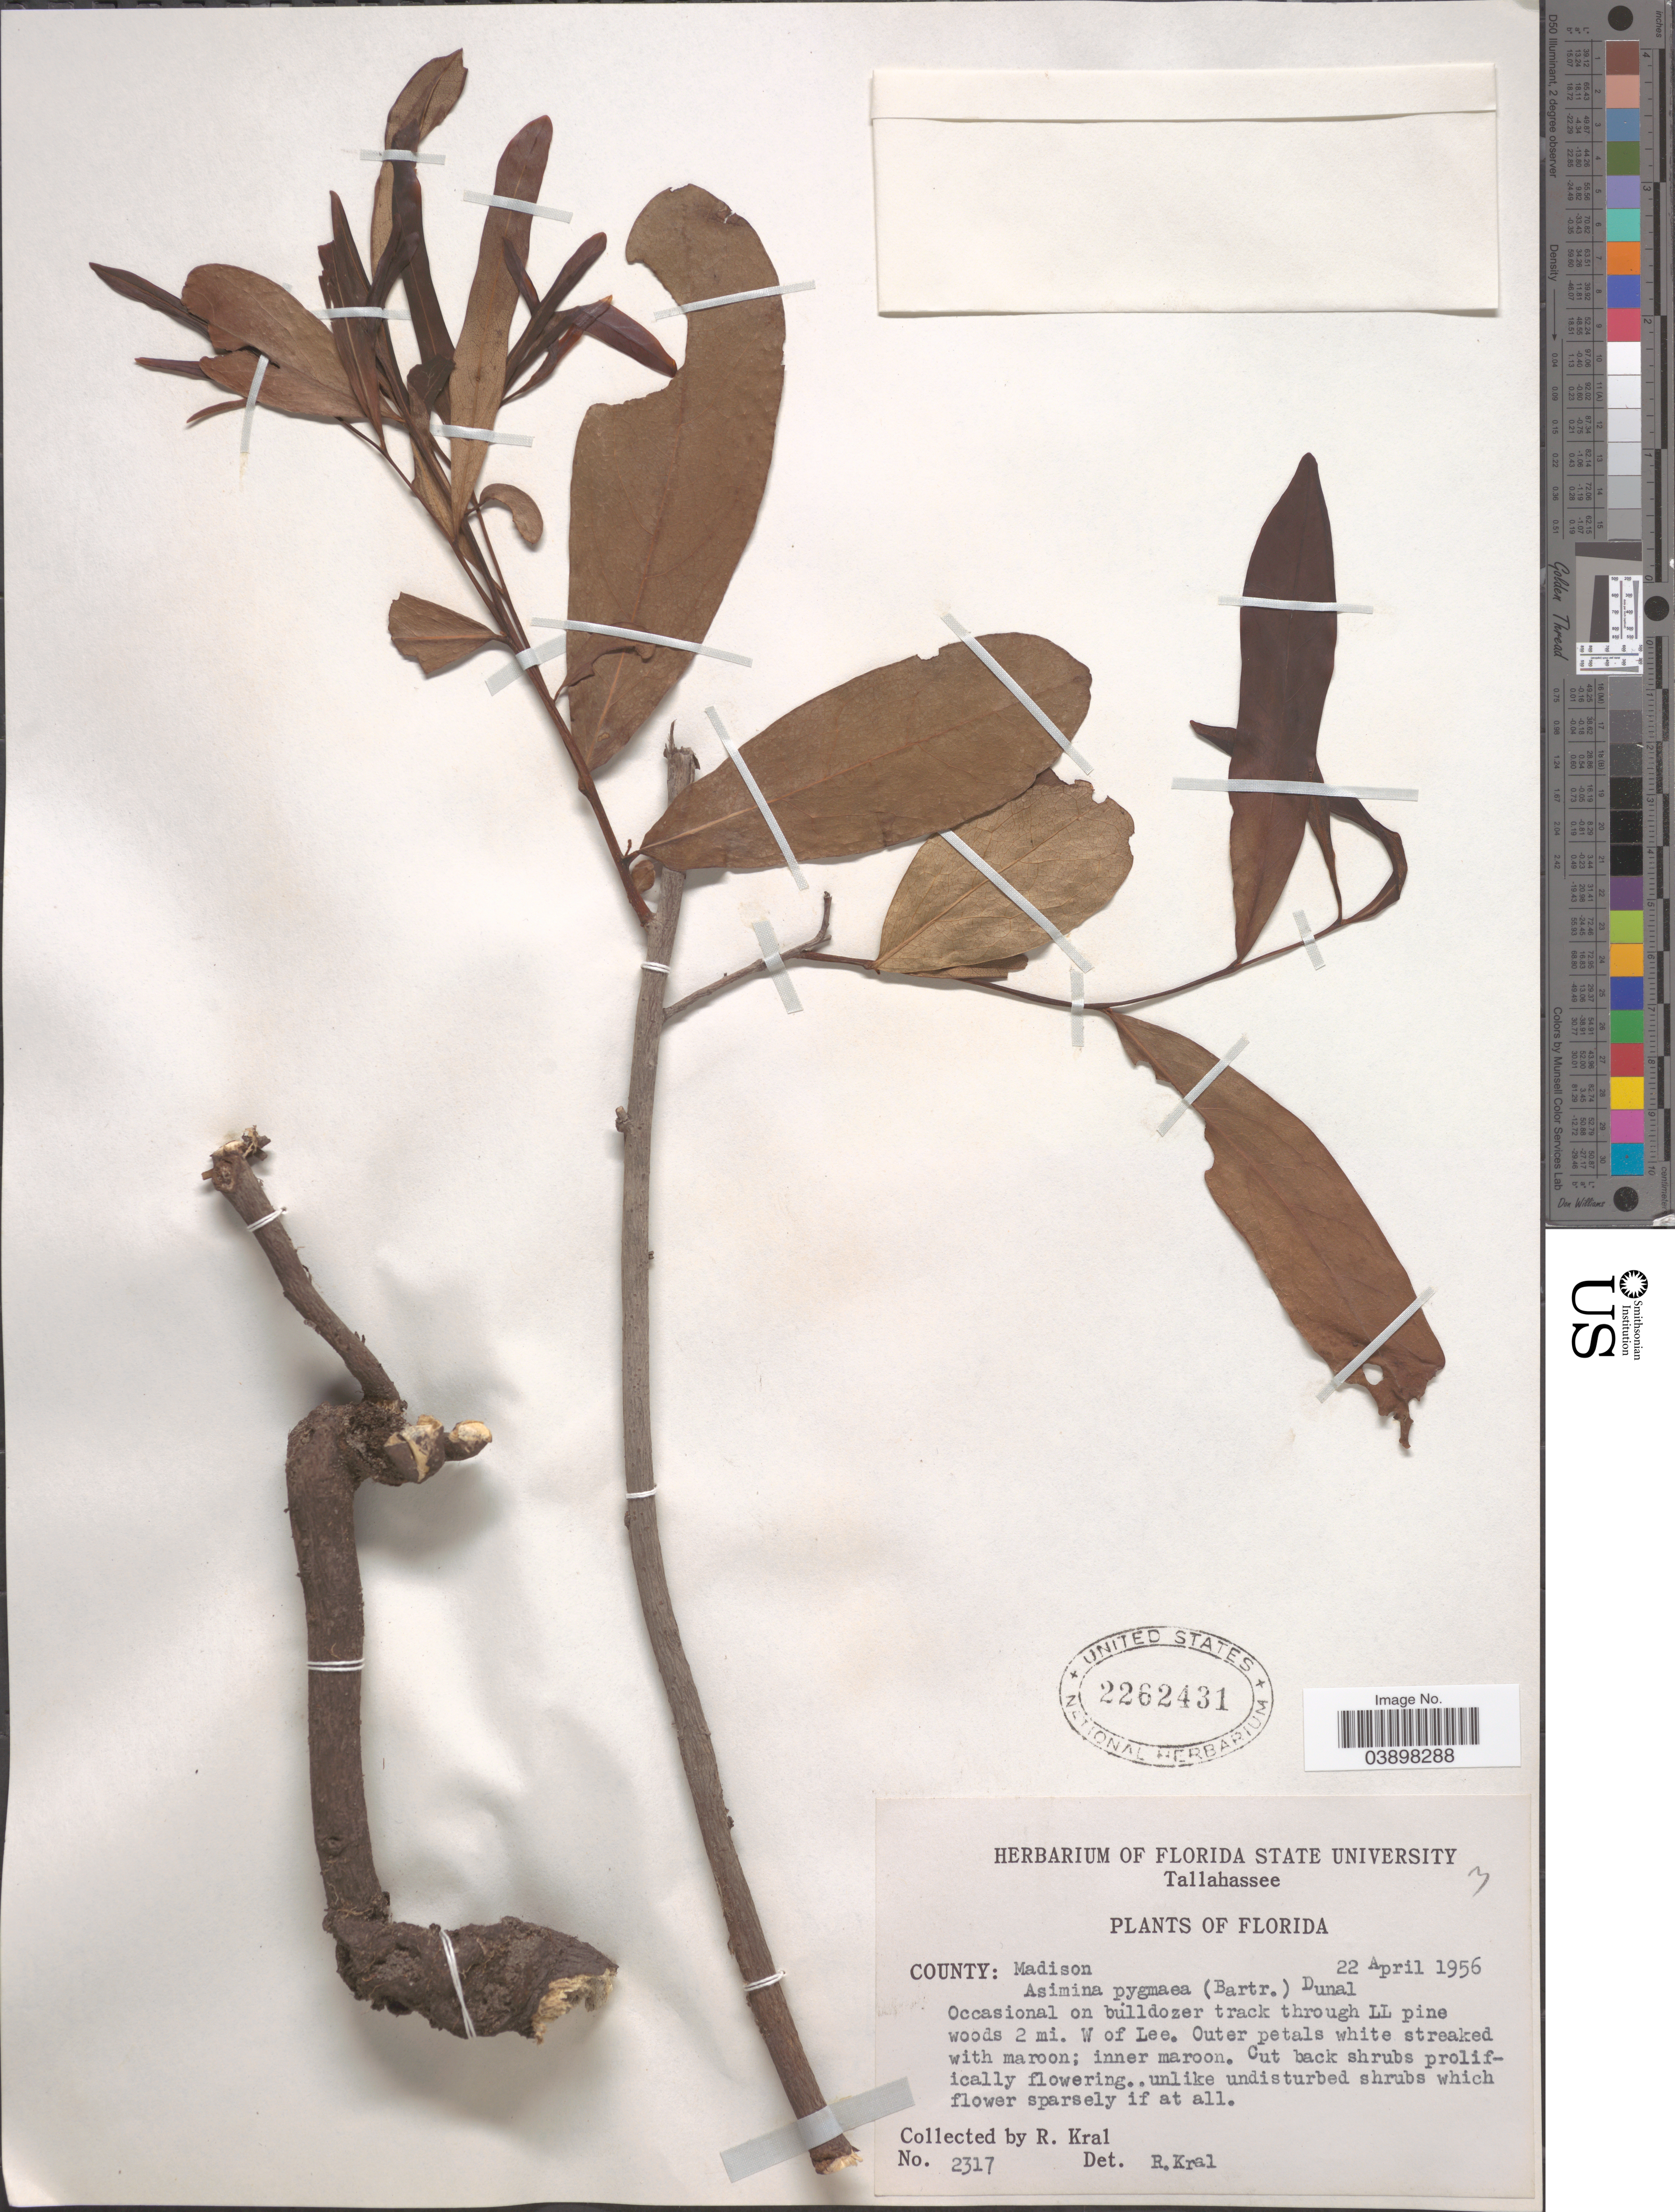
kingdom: Plantae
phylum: Tracheophyta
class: Magnoliopsida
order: Magnoliales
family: Annonaceae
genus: Asimina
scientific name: Asimina pygmaea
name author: Dunal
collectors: R. Kral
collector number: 2317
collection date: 1956-04-22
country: United States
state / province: Florida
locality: County: Madison. 2 mi. W of Lee.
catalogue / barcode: US 2262431